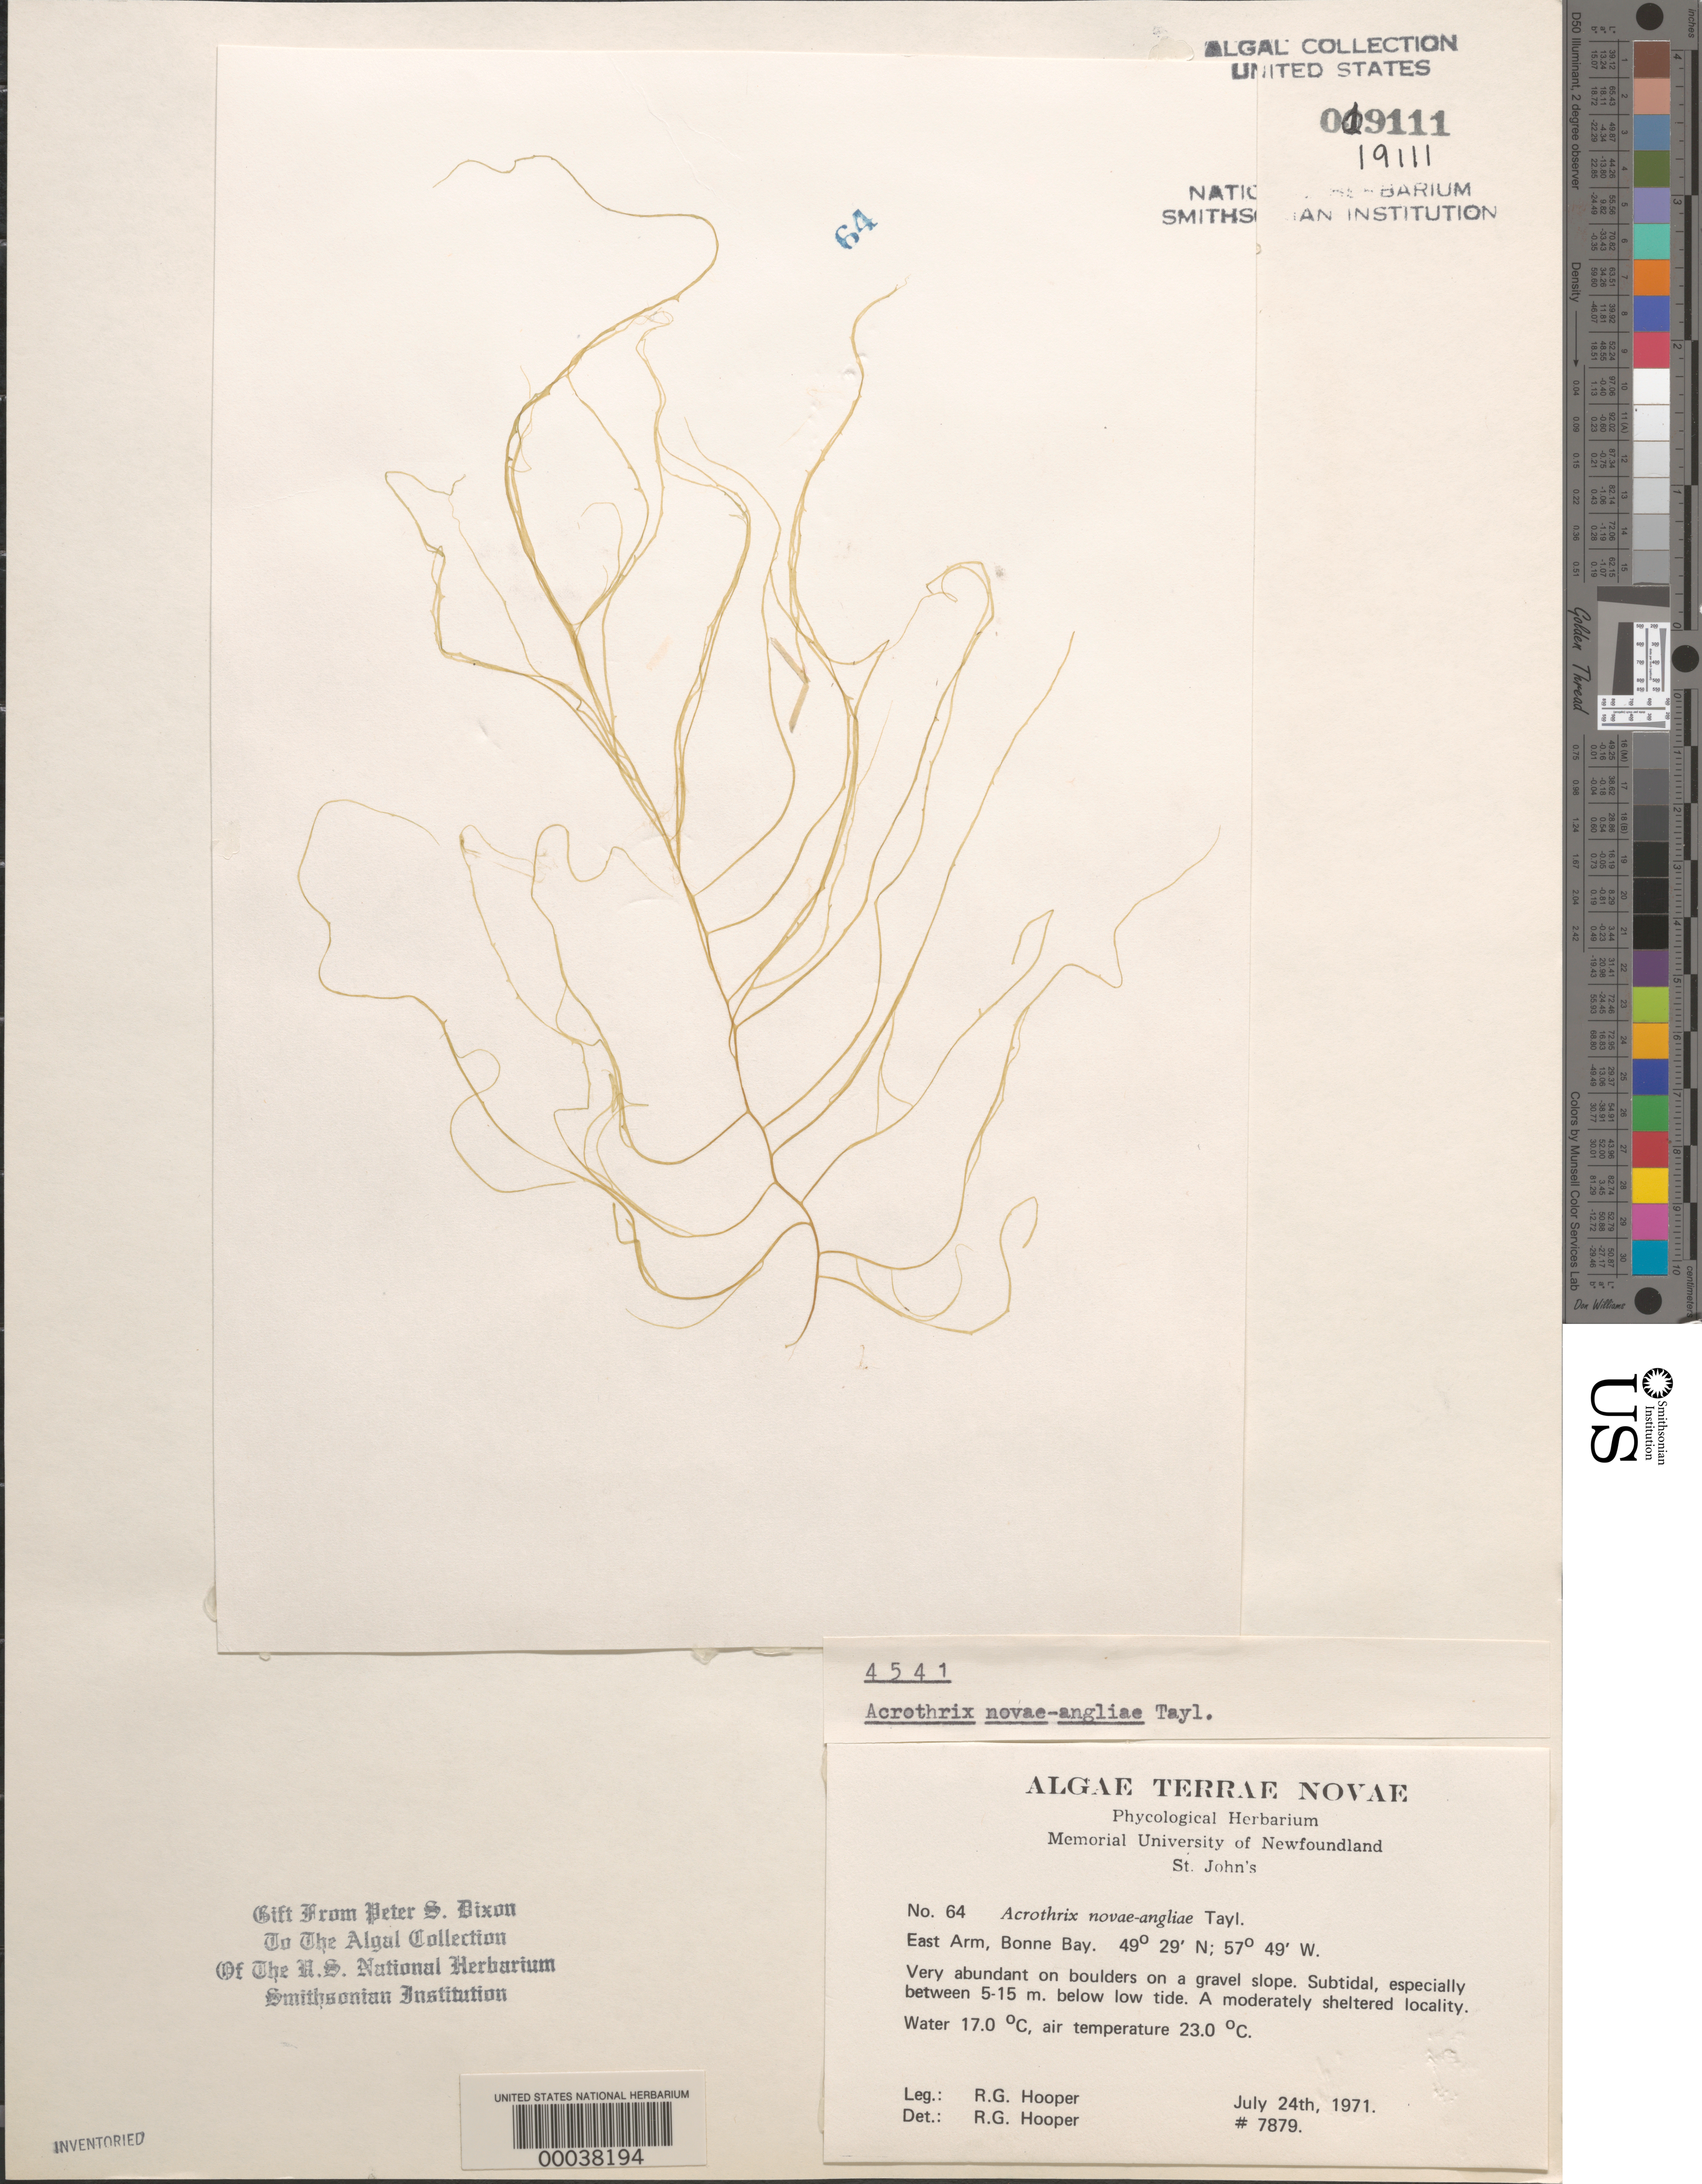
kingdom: Chromista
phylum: Ochrophyta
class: Phaeophyceae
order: Ectocarpales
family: Chordariaceae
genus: Acrothrix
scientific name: Acrothrix gracilis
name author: Kylin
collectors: R. G. Hooper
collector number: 7879 & PSD 4541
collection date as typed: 24 Jul 1971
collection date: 1971-07-24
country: Canada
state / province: Newfoundland and Labrador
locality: East Arm, Bonne Bay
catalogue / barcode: US 19111